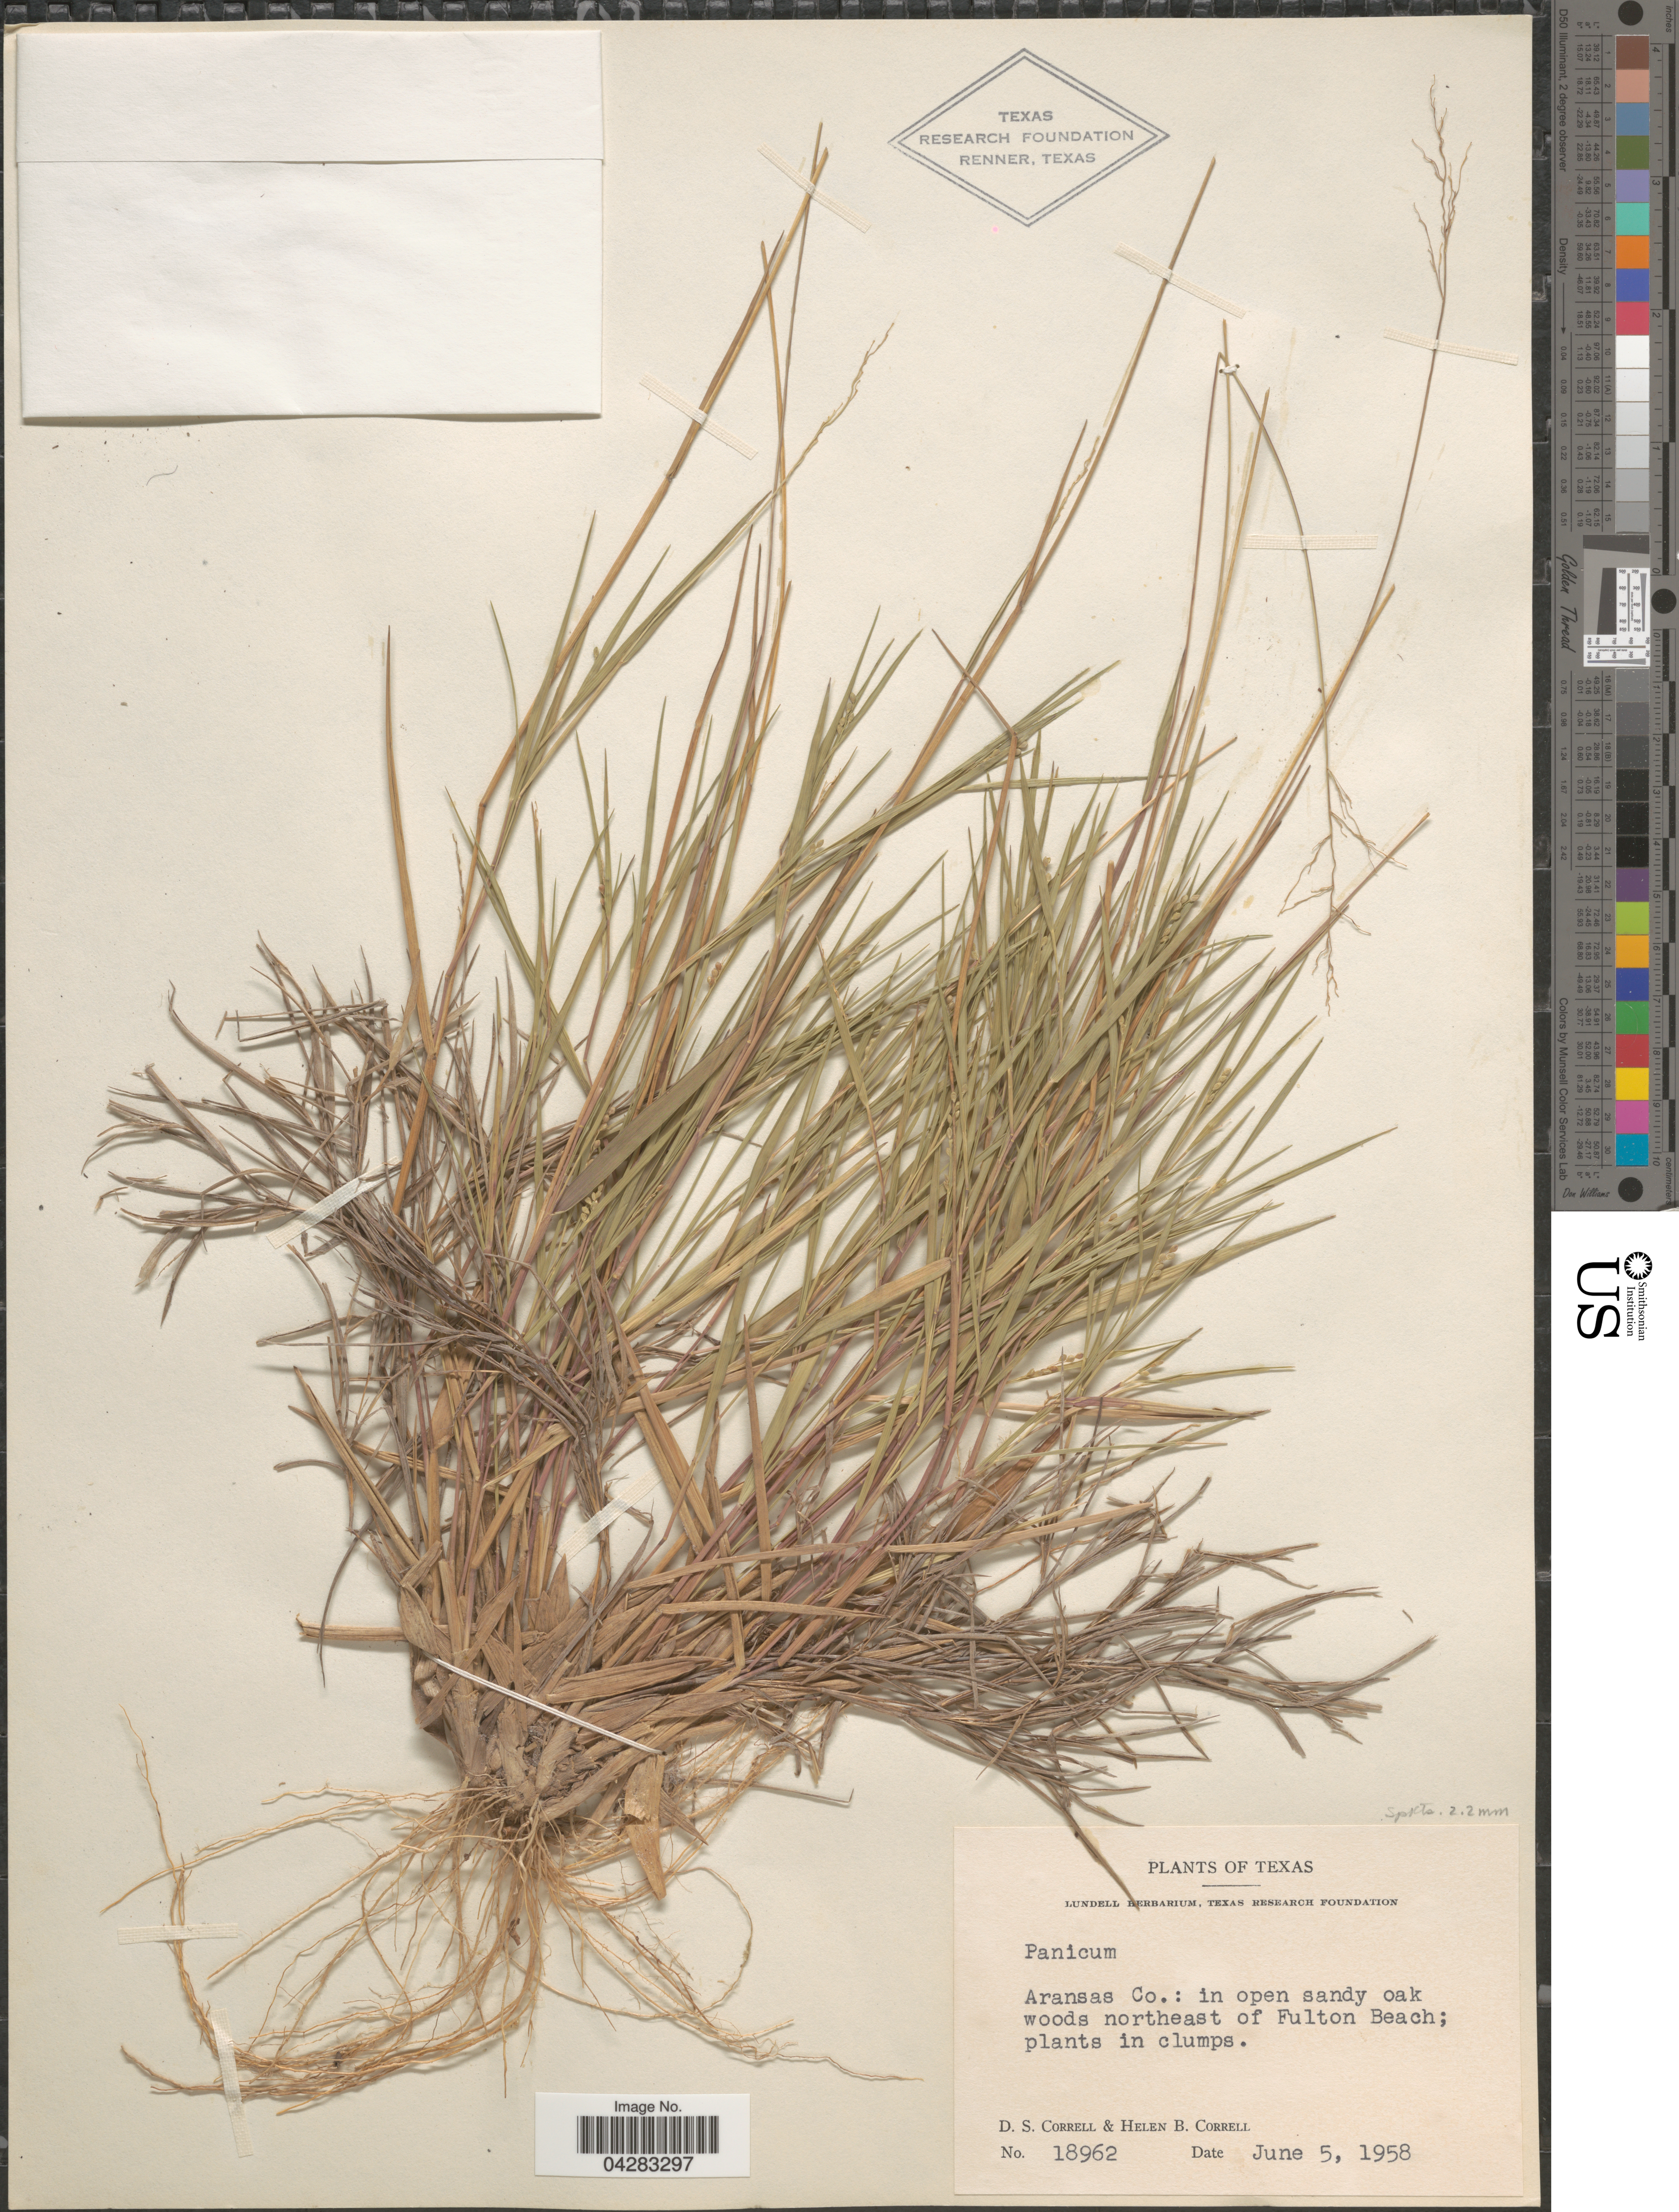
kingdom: Plantae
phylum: Tracheophyta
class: Liliopsida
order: Poales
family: Poaceae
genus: Dichanthelium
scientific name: Dichanthelium linearifolium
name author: (Scribn.) Gould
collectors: D. S. Correll & H. Correll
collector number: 18962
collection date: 1958-06-05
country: United States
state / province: Texas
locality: Aransas Co.: in open sandy oak woods northeast of Fulton Beach.